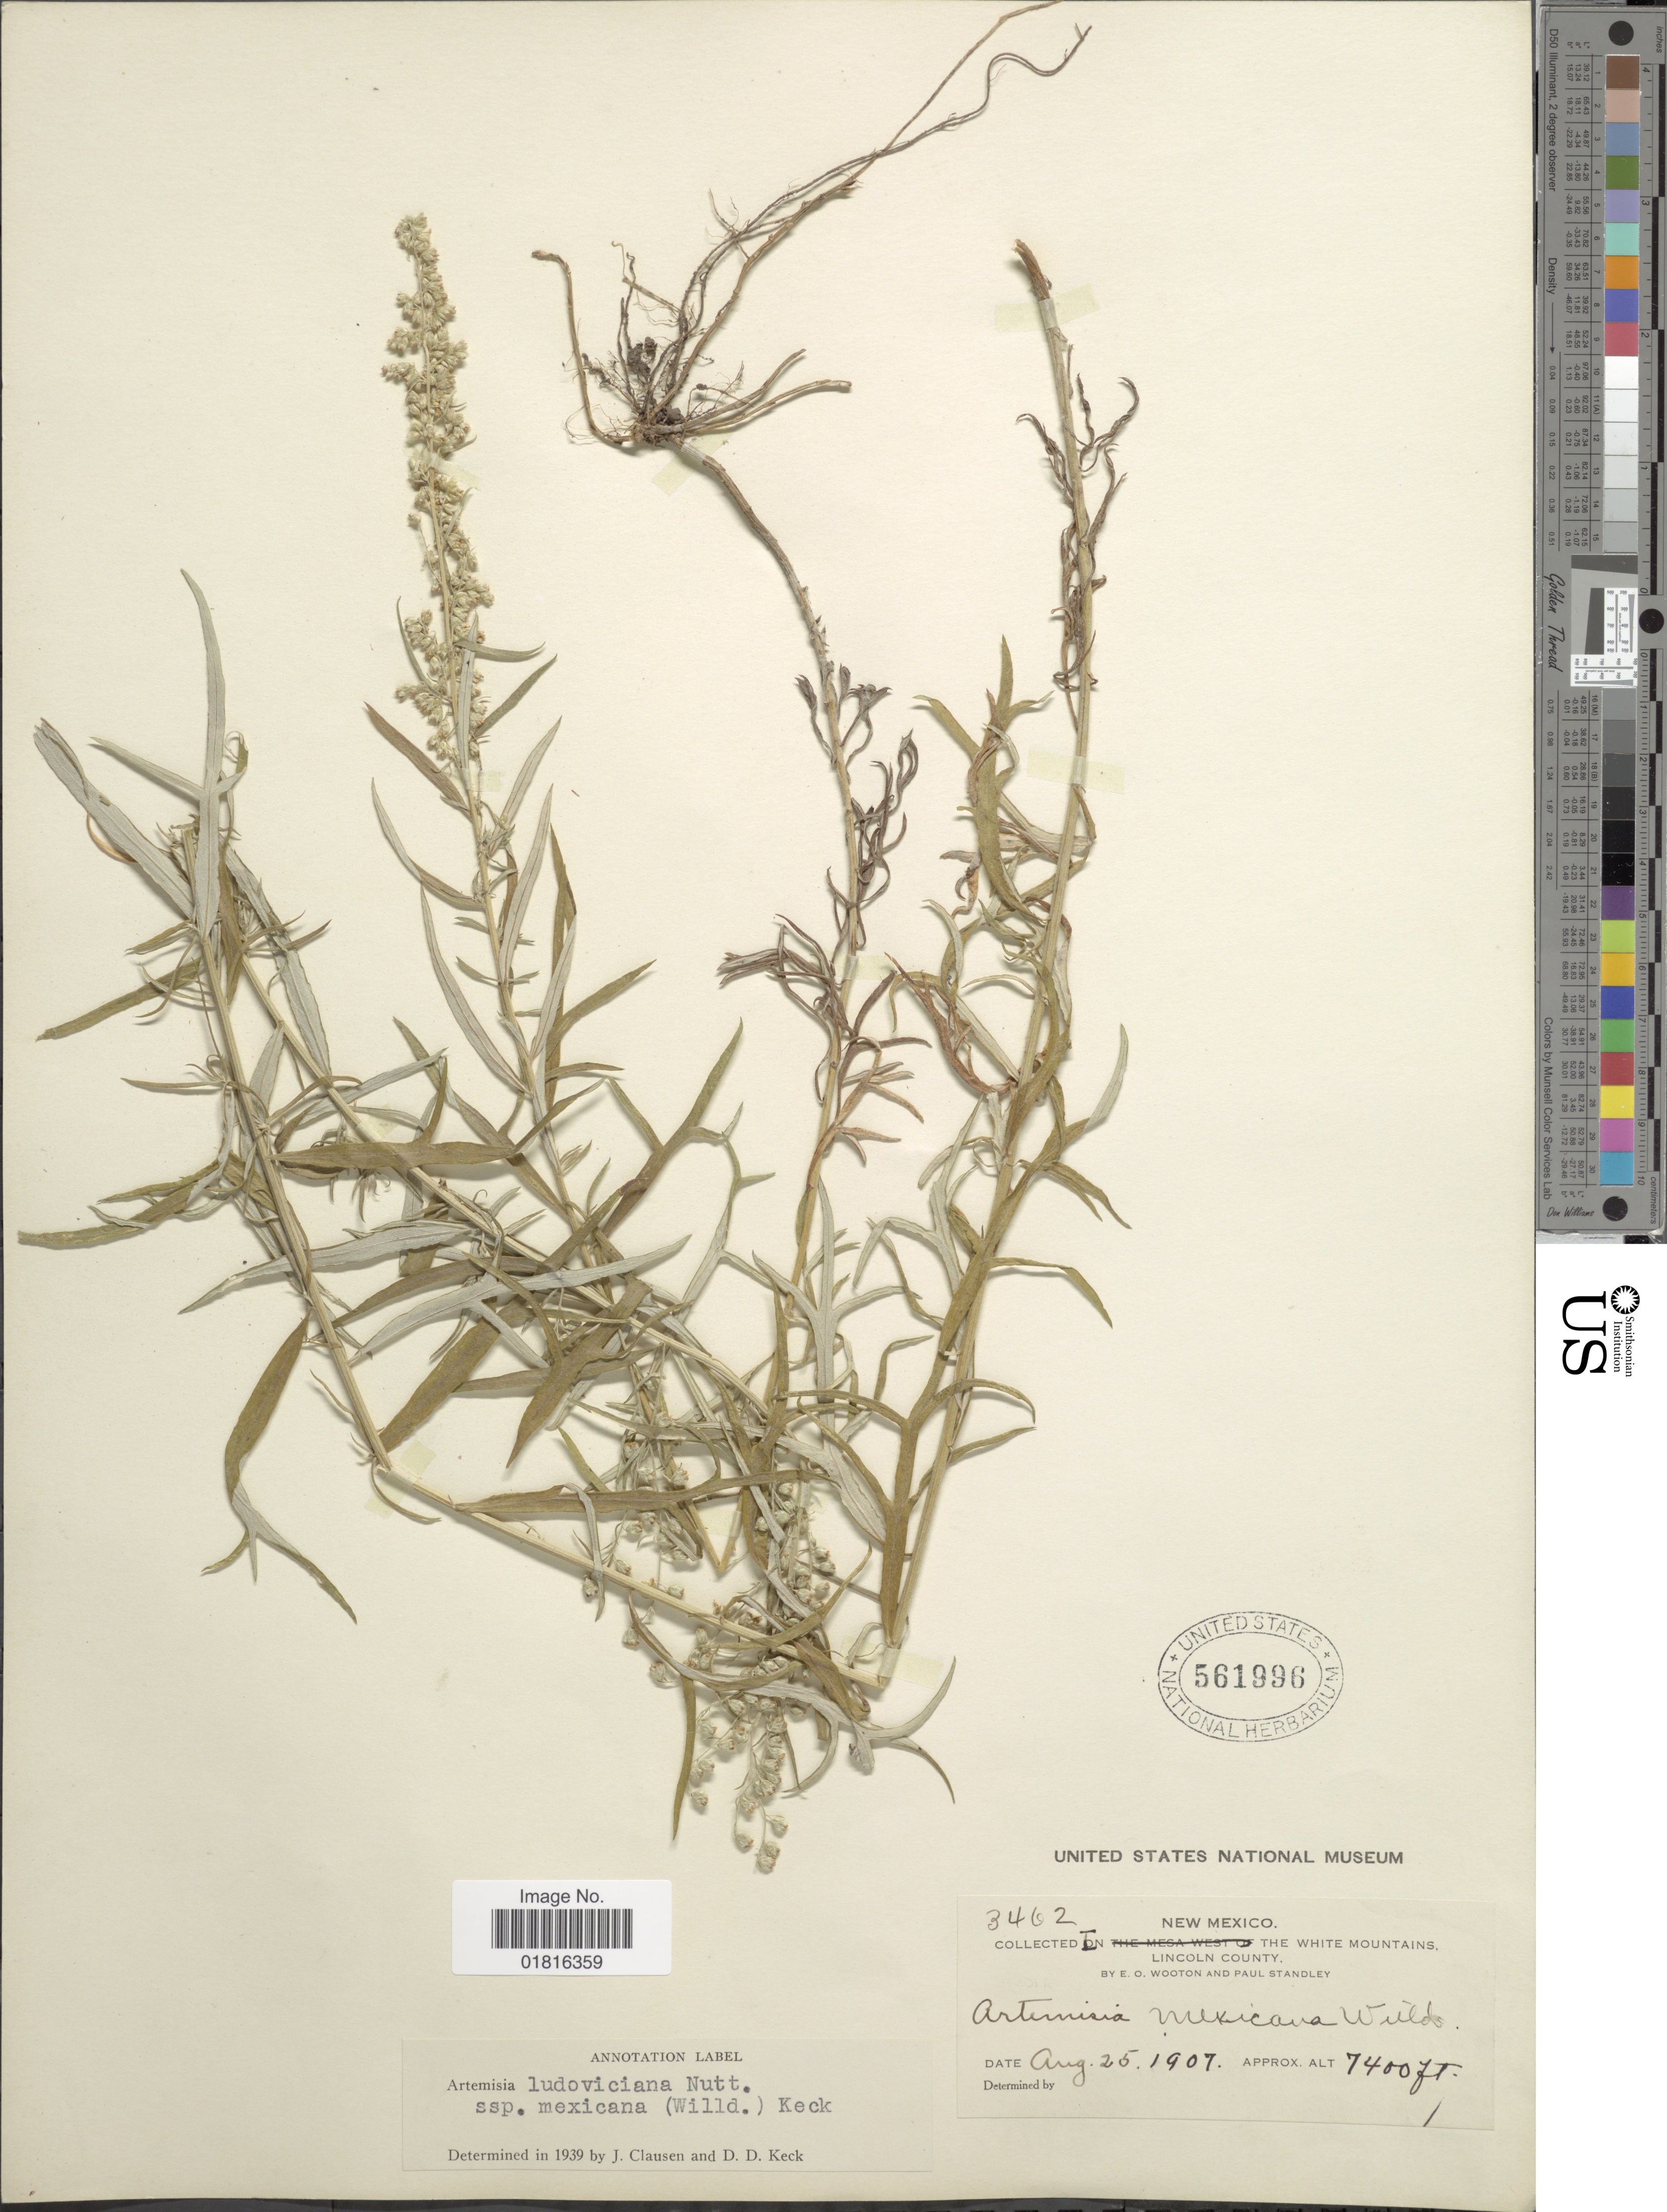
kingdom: Plantae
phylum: Tracheophyta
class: Magnoliopsida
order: Asterales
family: Asteraceae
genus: Artemisia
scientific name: Artemisia ludoviciana subsp. mexicana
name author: (Willd. ex Spreng.) D.D. Keck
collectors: E. O. Wooton & P. C. Standley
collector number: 3462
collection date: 1907-08-25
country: United States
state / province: New Mexico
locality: In the White Mountains, Lincoln County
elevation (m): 2256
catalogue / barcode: US 561996